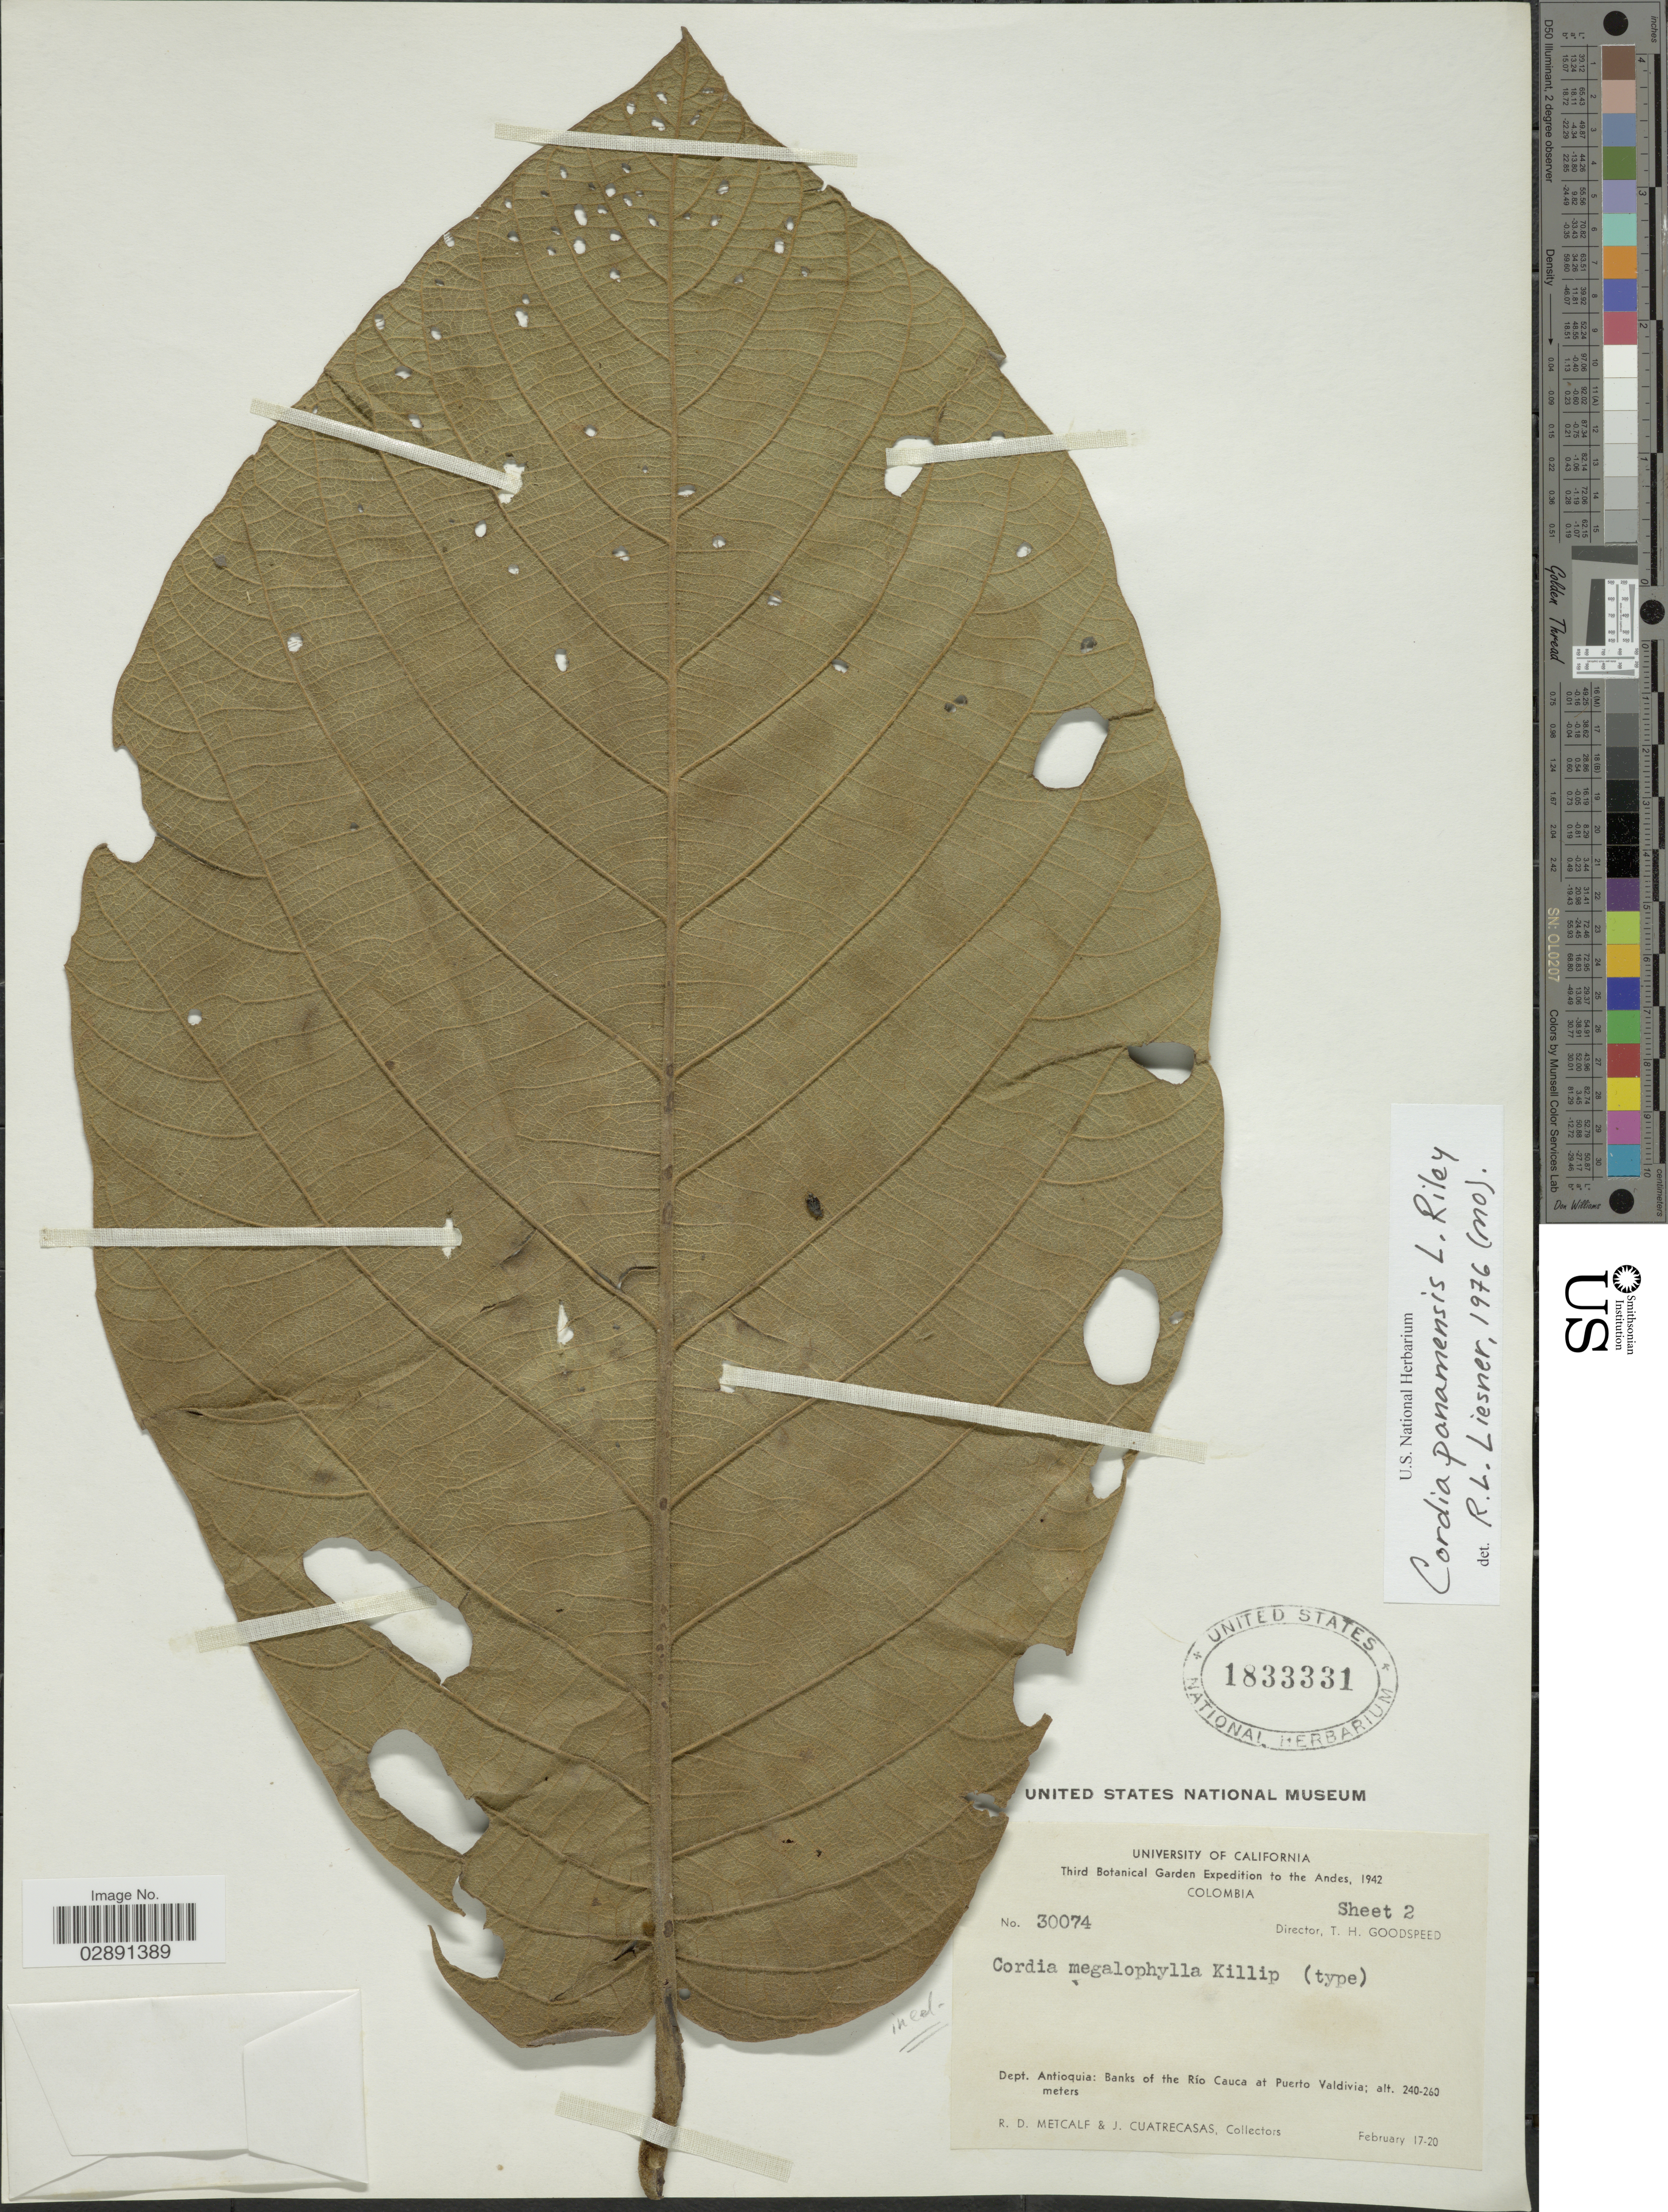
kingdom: Plantae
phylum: Tracheophyta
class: Magnoliopsida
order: Boraginales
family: Cordiaceae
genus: Cordia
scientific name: Cordia panamensis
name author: L. Riley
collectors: R. D. Metcalf & J. Cuatrecasas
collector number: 30074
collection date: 1942-02-17/1942-02-20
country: Colombia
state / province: Antioquia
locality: Andes. Dept. Antioquia: Banks of the Río Cauca at Puerto Valdivia.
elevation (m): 240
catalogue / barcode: US 1833331